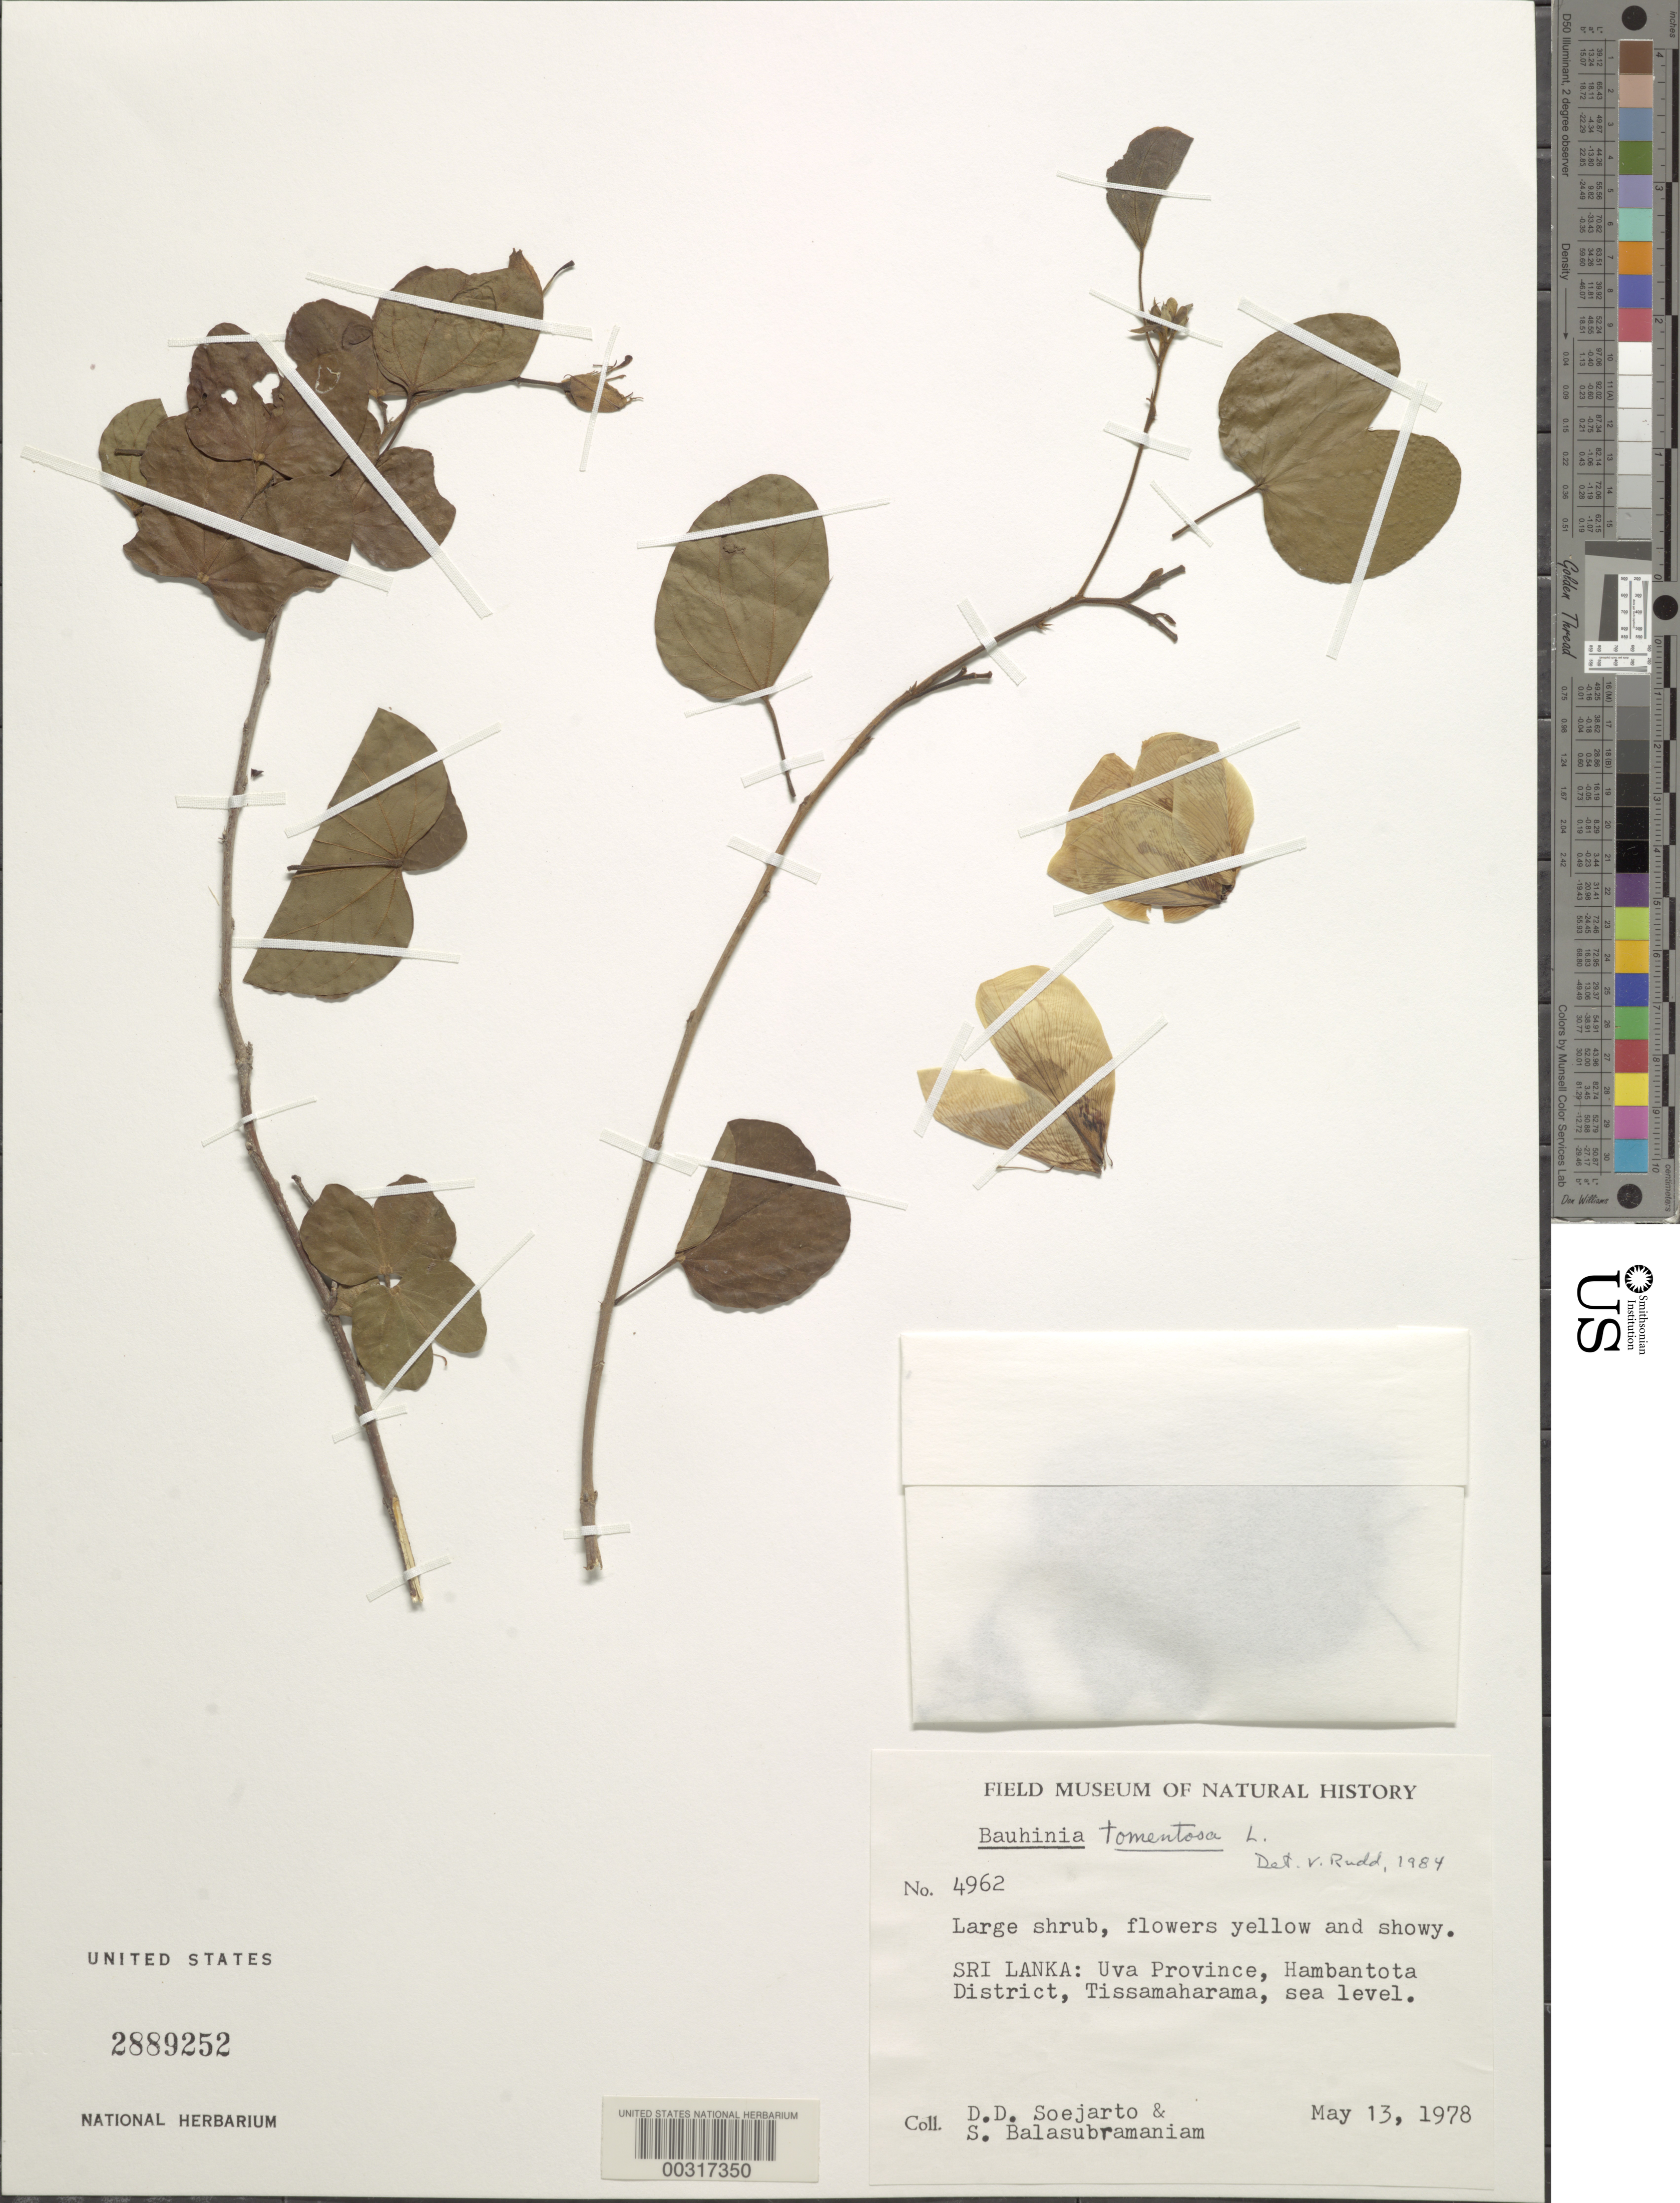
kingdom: Plantae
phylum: Tracheophyta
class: Magnoliopsida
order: Fabales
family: Fabaceae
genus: Bauhinia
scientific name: Bauhinia tomentosa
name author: L.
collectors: D. D. Soejarto & S. Balasubramaniam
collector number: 4962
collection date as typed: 13 May 1978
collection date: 1978-05-13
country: Sri Lanka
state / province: Uva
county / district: Hambantota Dist.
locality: Tissamaharama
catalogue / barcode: US 2889252